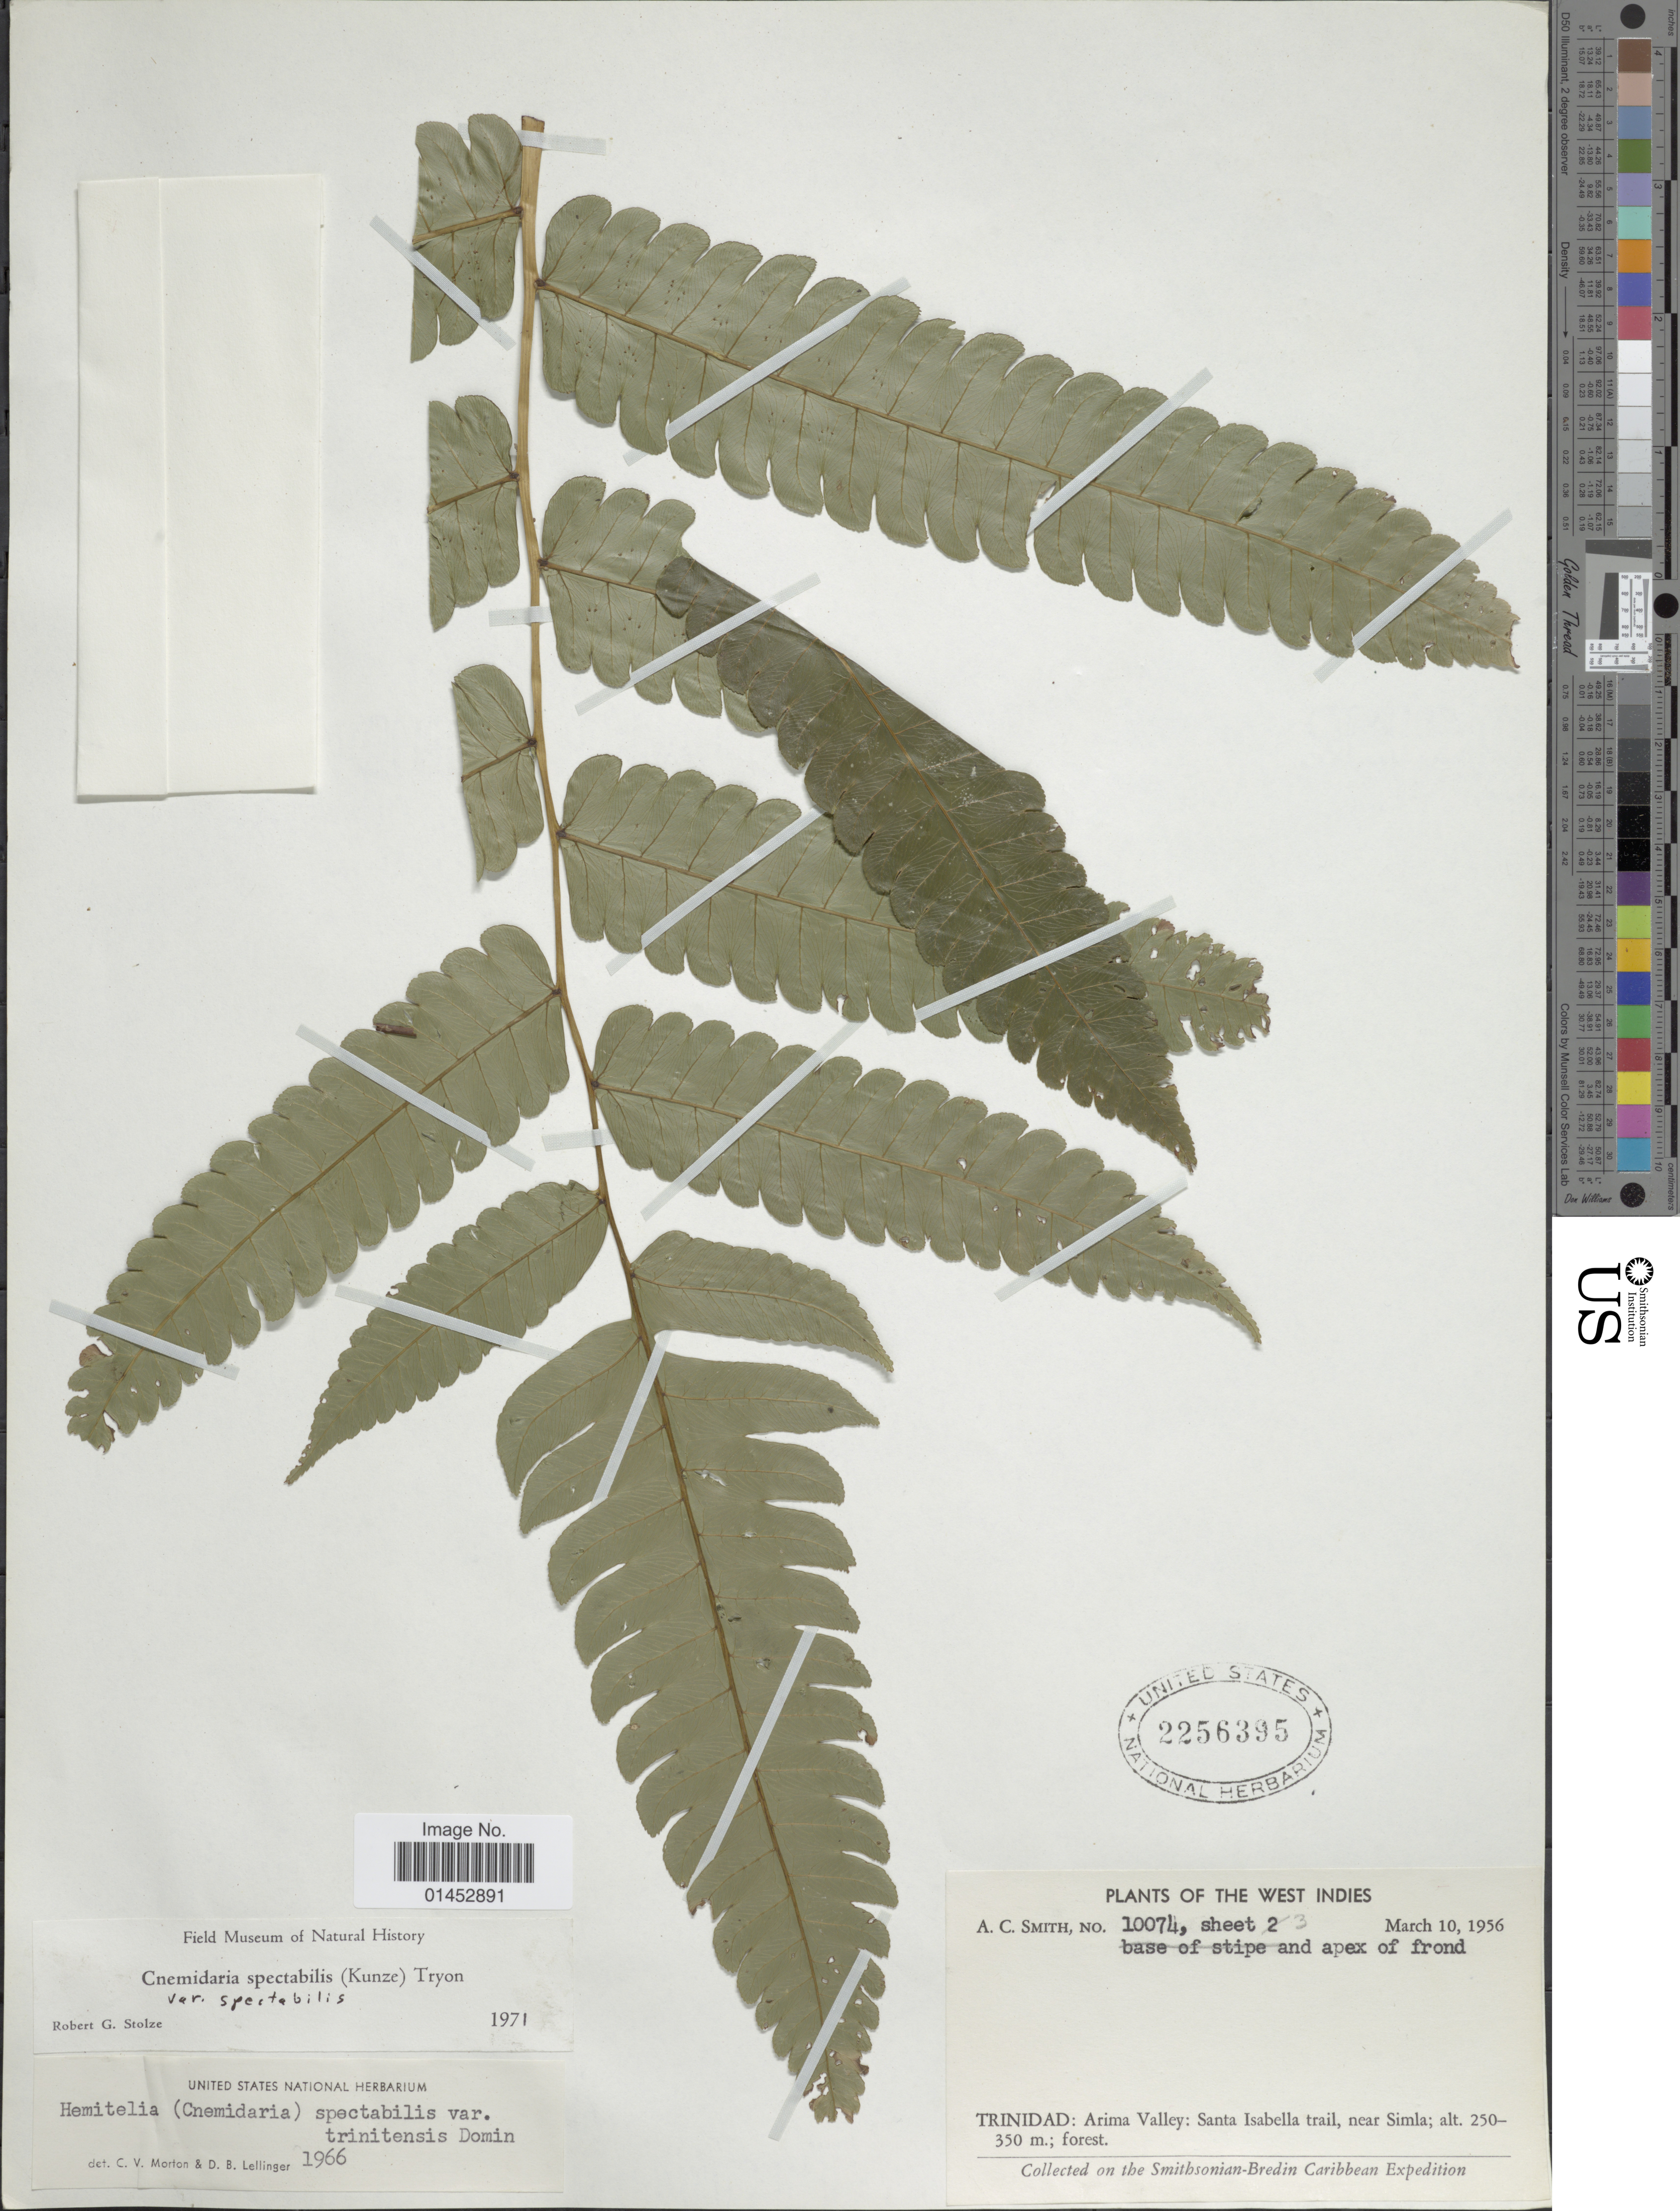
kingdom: Plantae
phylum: Tracheophyta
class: Polypodiopsida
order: Cyatheales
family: Cyatheaceae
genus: Cyathea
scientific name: Cyathea spectabilis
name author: (Kunze) Domin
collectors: A. C. Smith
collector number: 10074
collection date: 1956-03-10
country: Trinidad and Tobago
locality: The West Indies, Trinidad: Arima Valley: Santa Isabel trail, near Simla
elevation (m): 250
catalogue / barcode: US 2256395